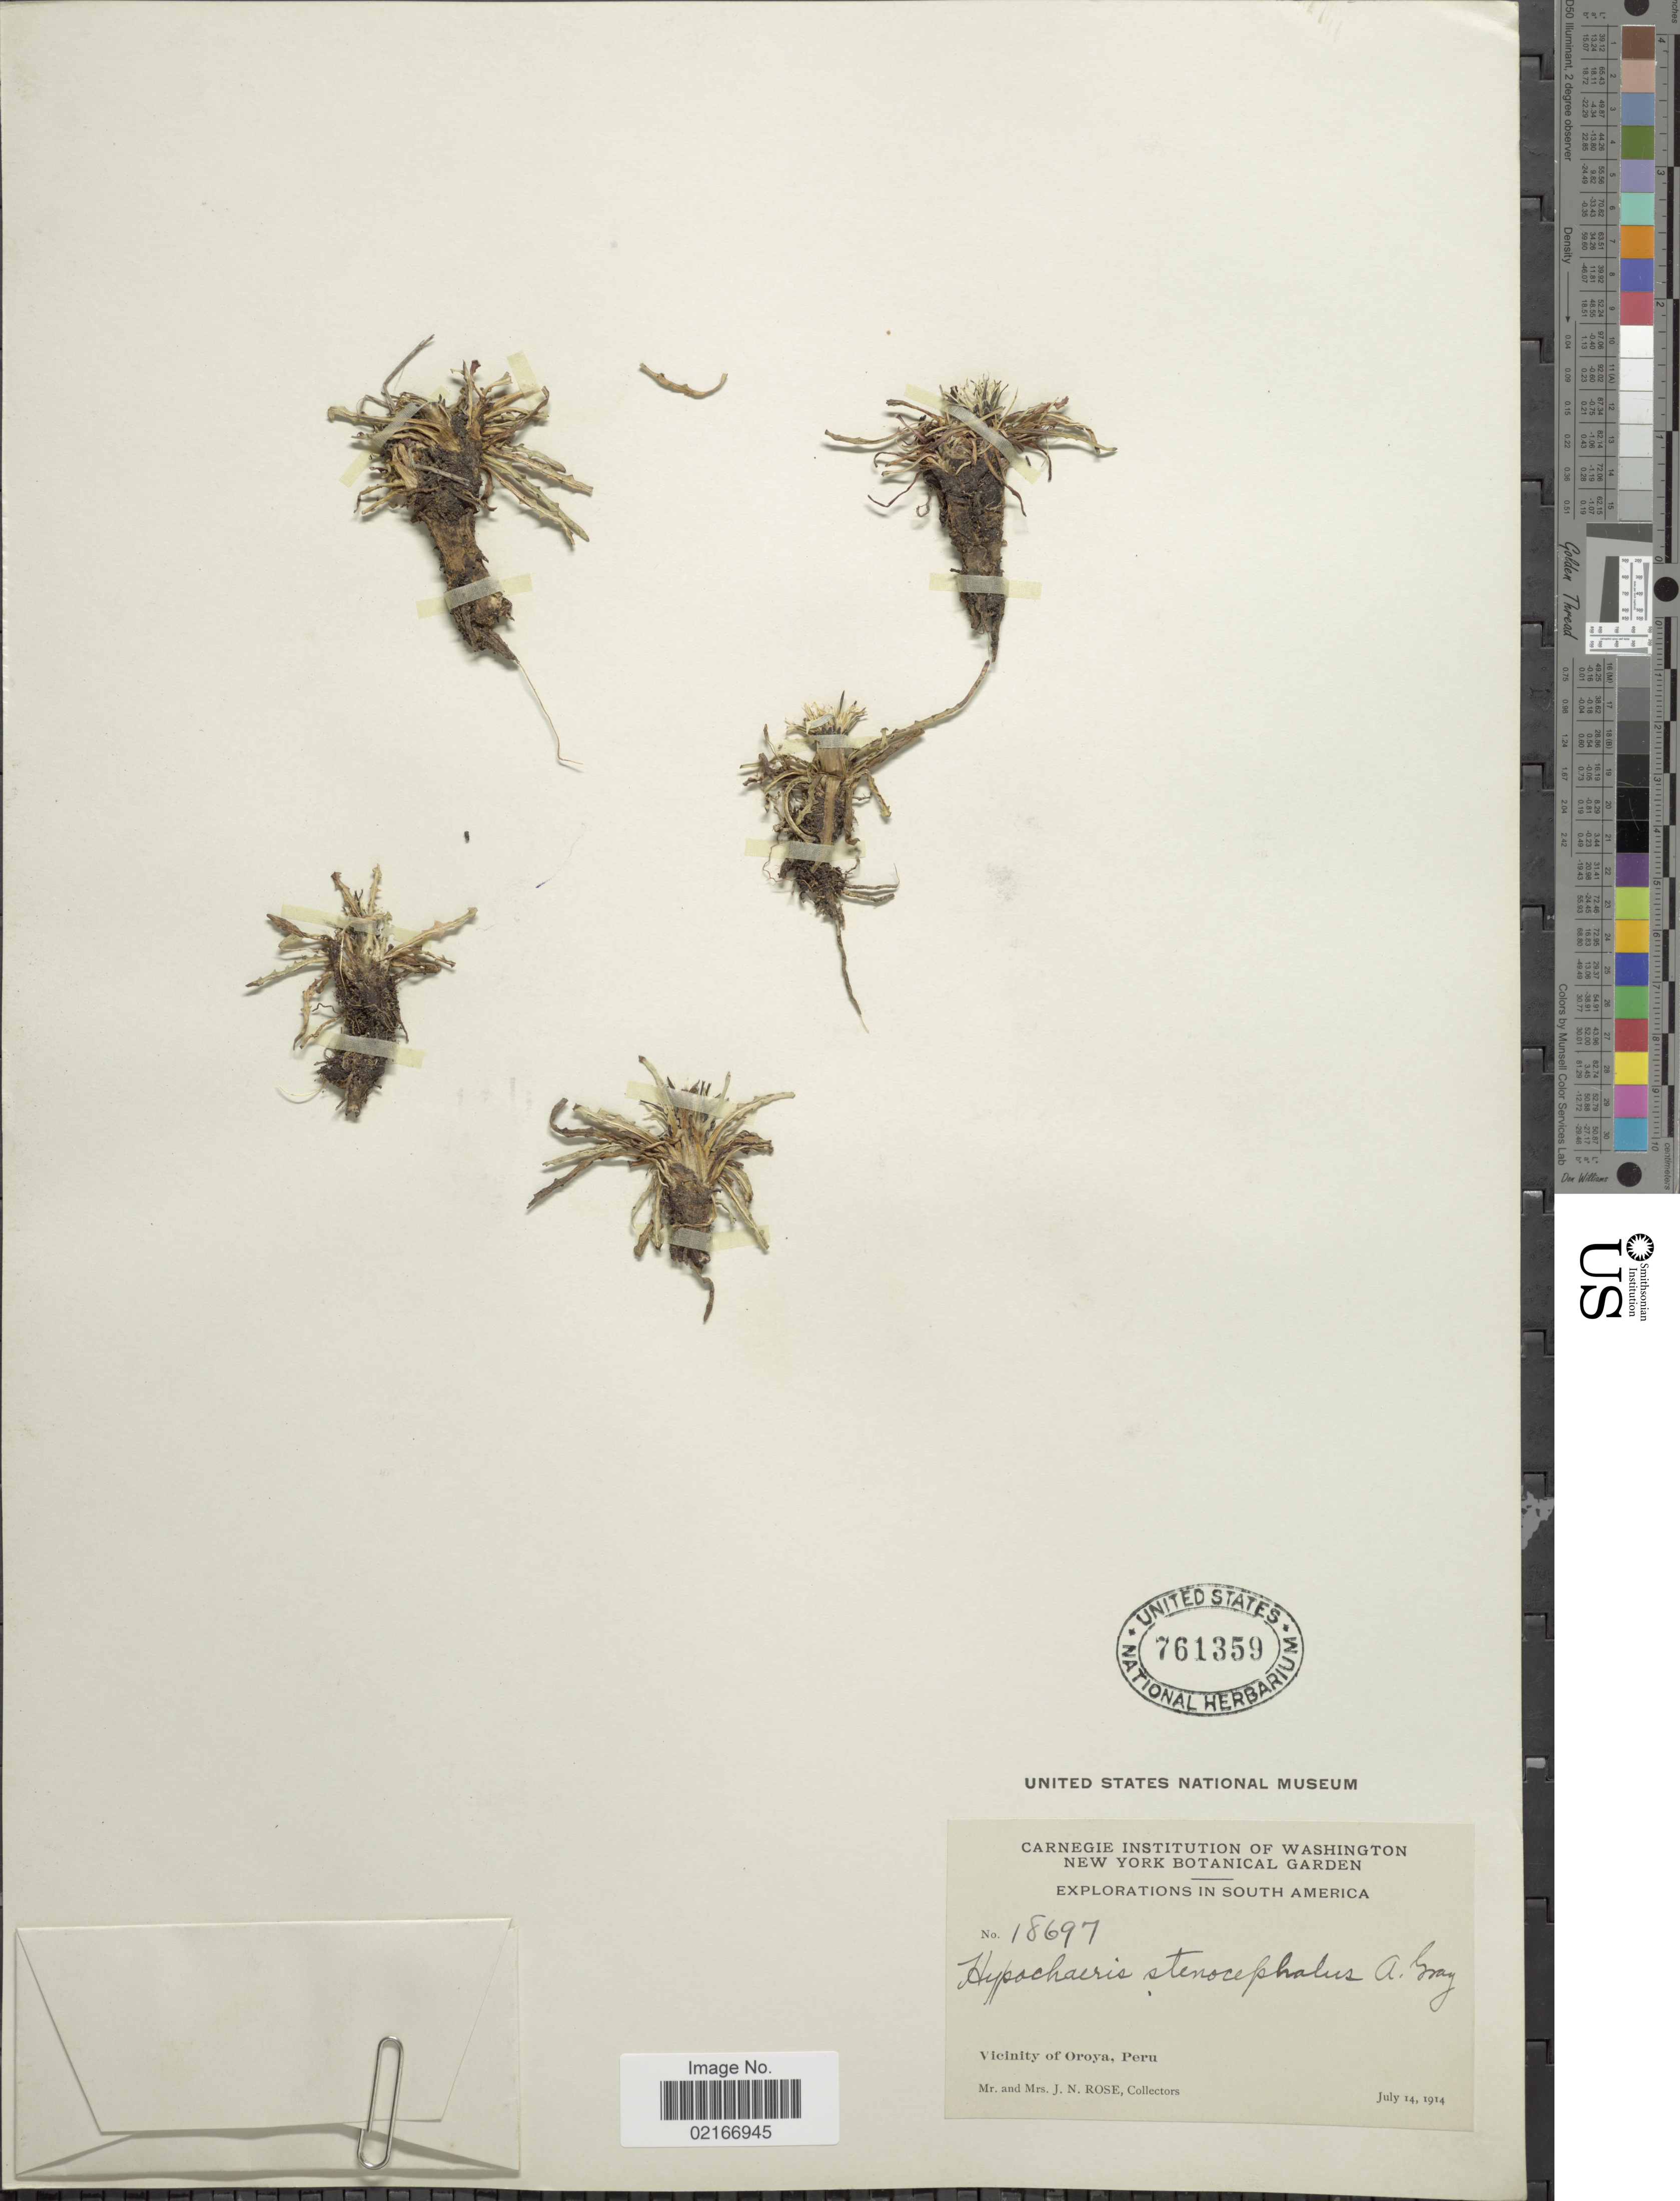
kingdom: Plantae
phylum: Tracheophyta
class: Magnoliopsida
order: Asterales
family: Asteraceae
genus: Hypochaeris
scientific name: Hypochaeris taraxacoides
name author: Ball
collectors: J. N. Rose & L. B. Rose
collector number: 18697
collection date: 1914-07-14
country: Peru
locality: Vicinity of Oroya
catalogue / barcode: US 761359